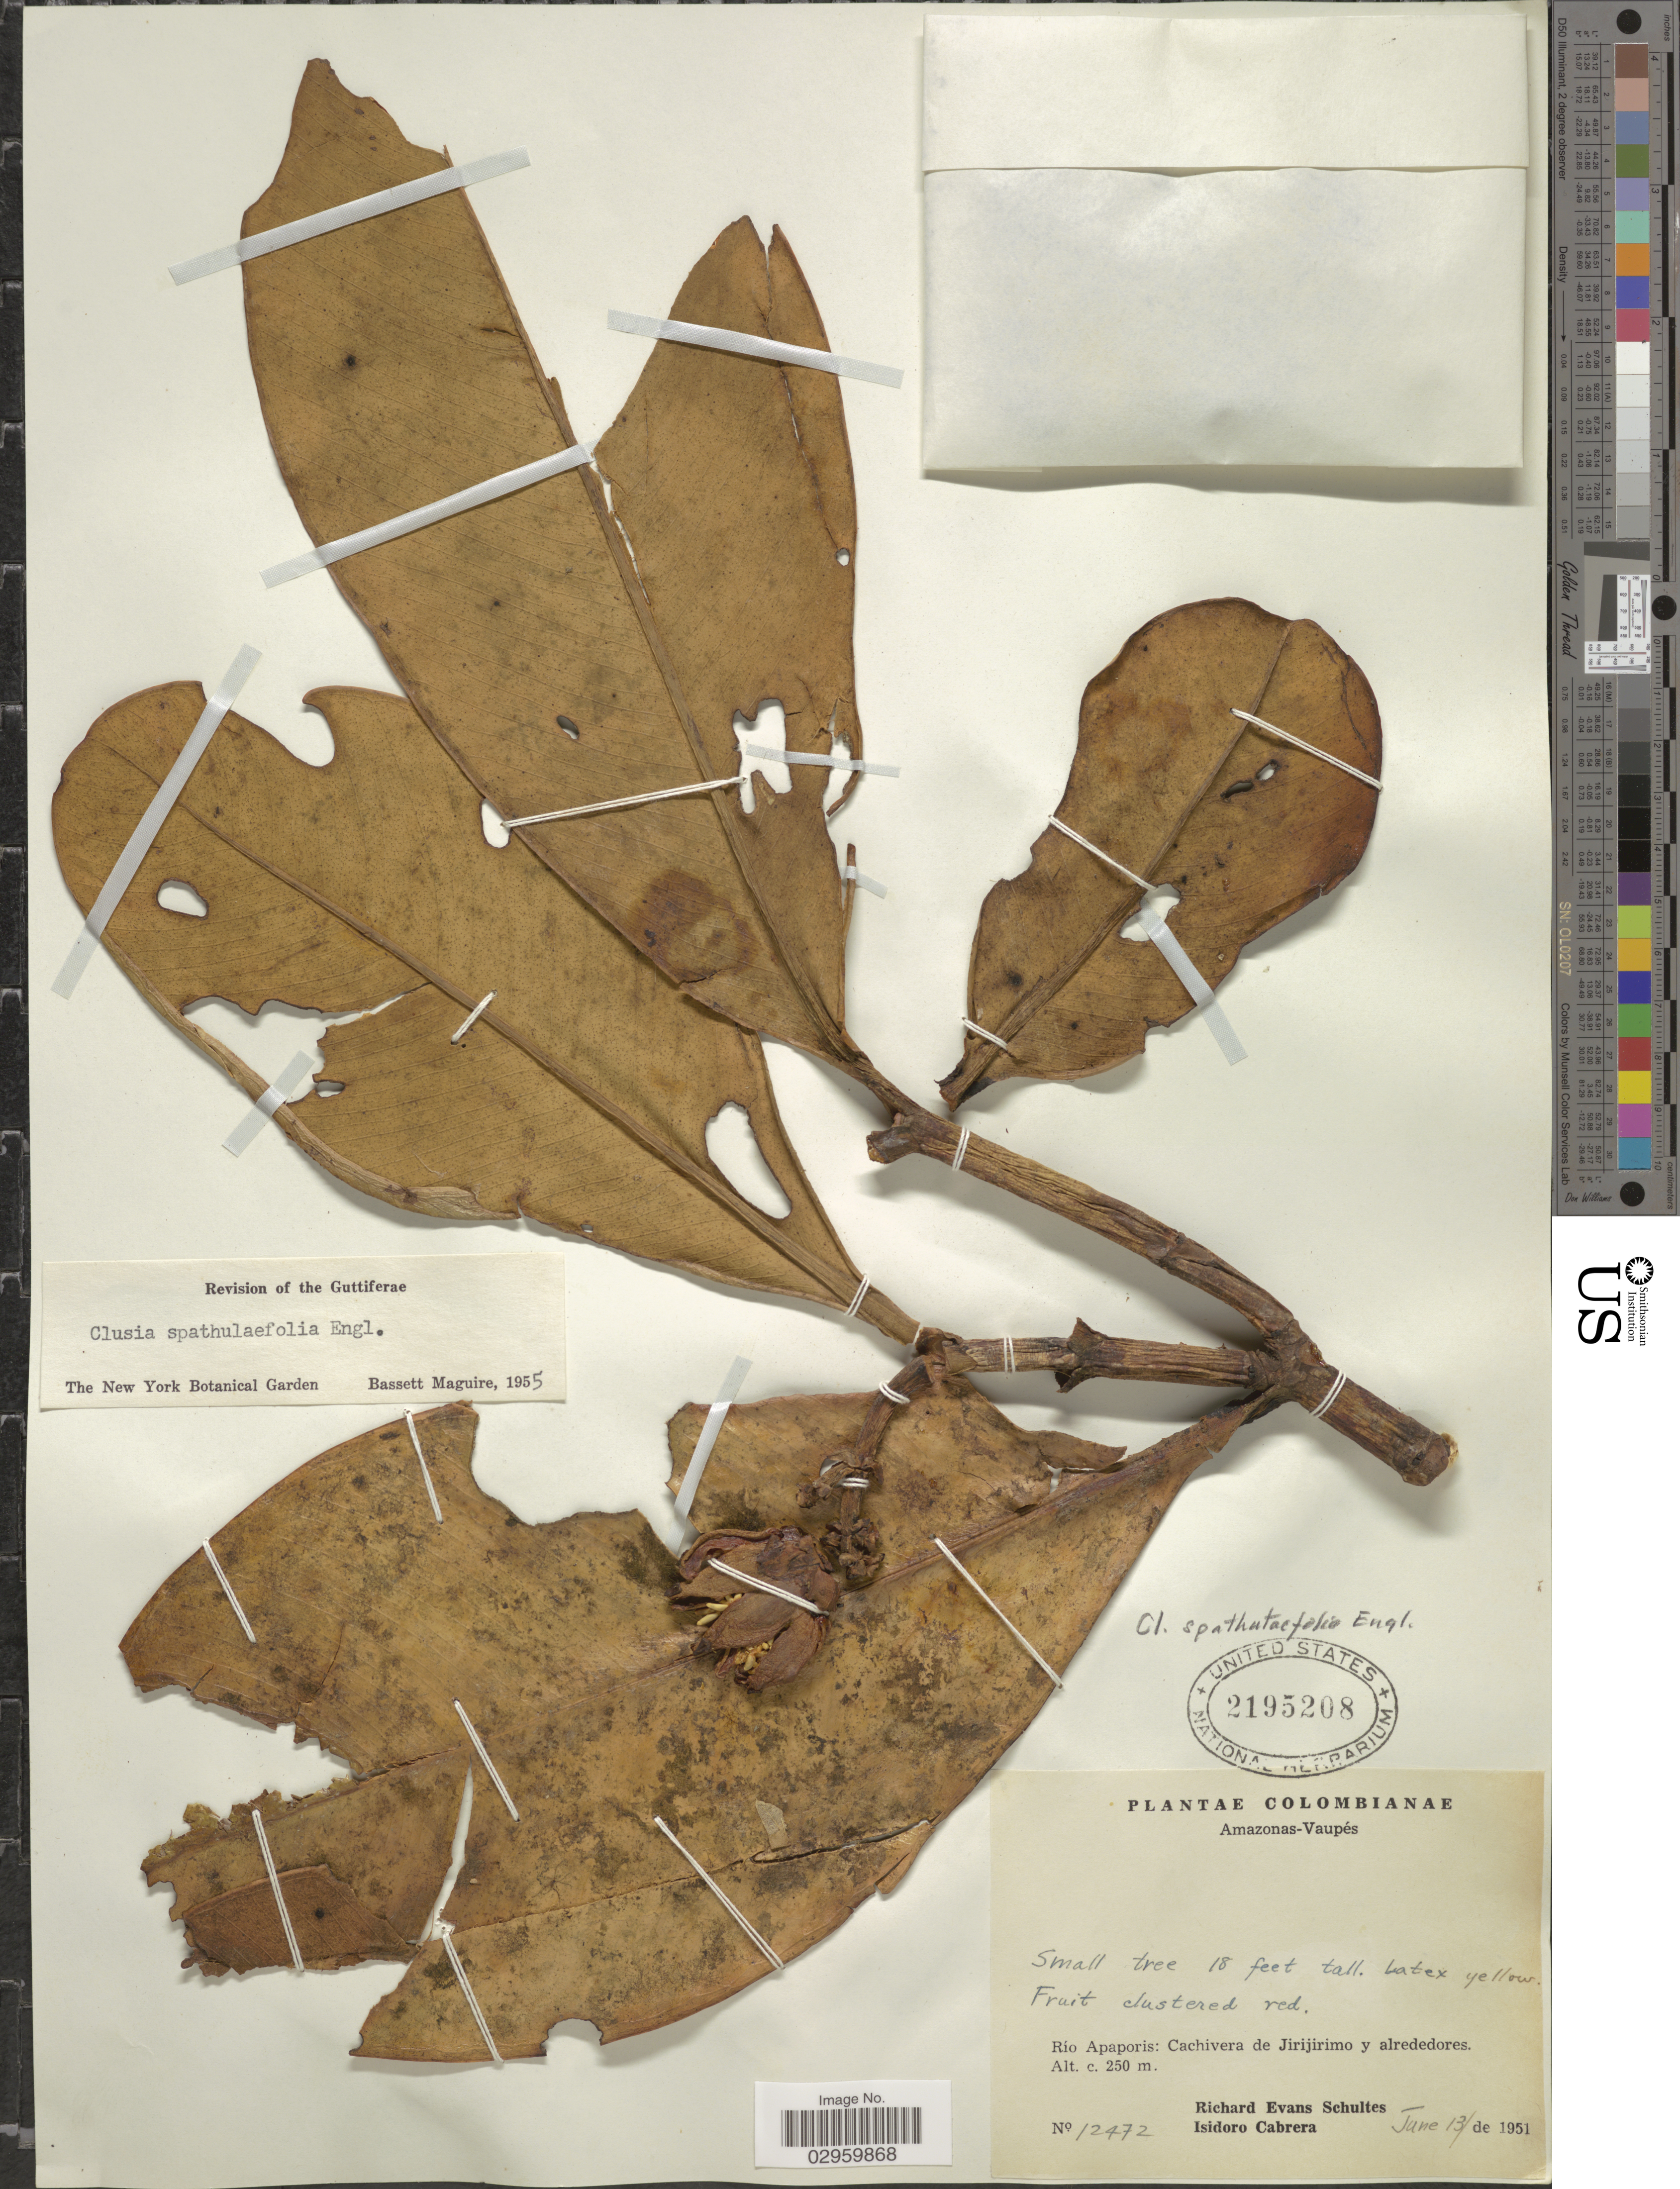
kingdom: Plantae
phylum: Tracheophyta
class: Magnoliopsida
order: Malpighiales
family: Clusiaceae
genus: Clusia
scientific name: Clusia spathulifolia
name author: Engl.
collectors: R. E. Schultes & I. Cabrera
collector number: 12472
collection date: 1951-06-13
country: Colombia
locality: Amazonas-Vaupés, Río Apaporis: Cachivera de Jirijirimo y alrededores.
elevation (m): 250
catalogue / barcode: US 2195208